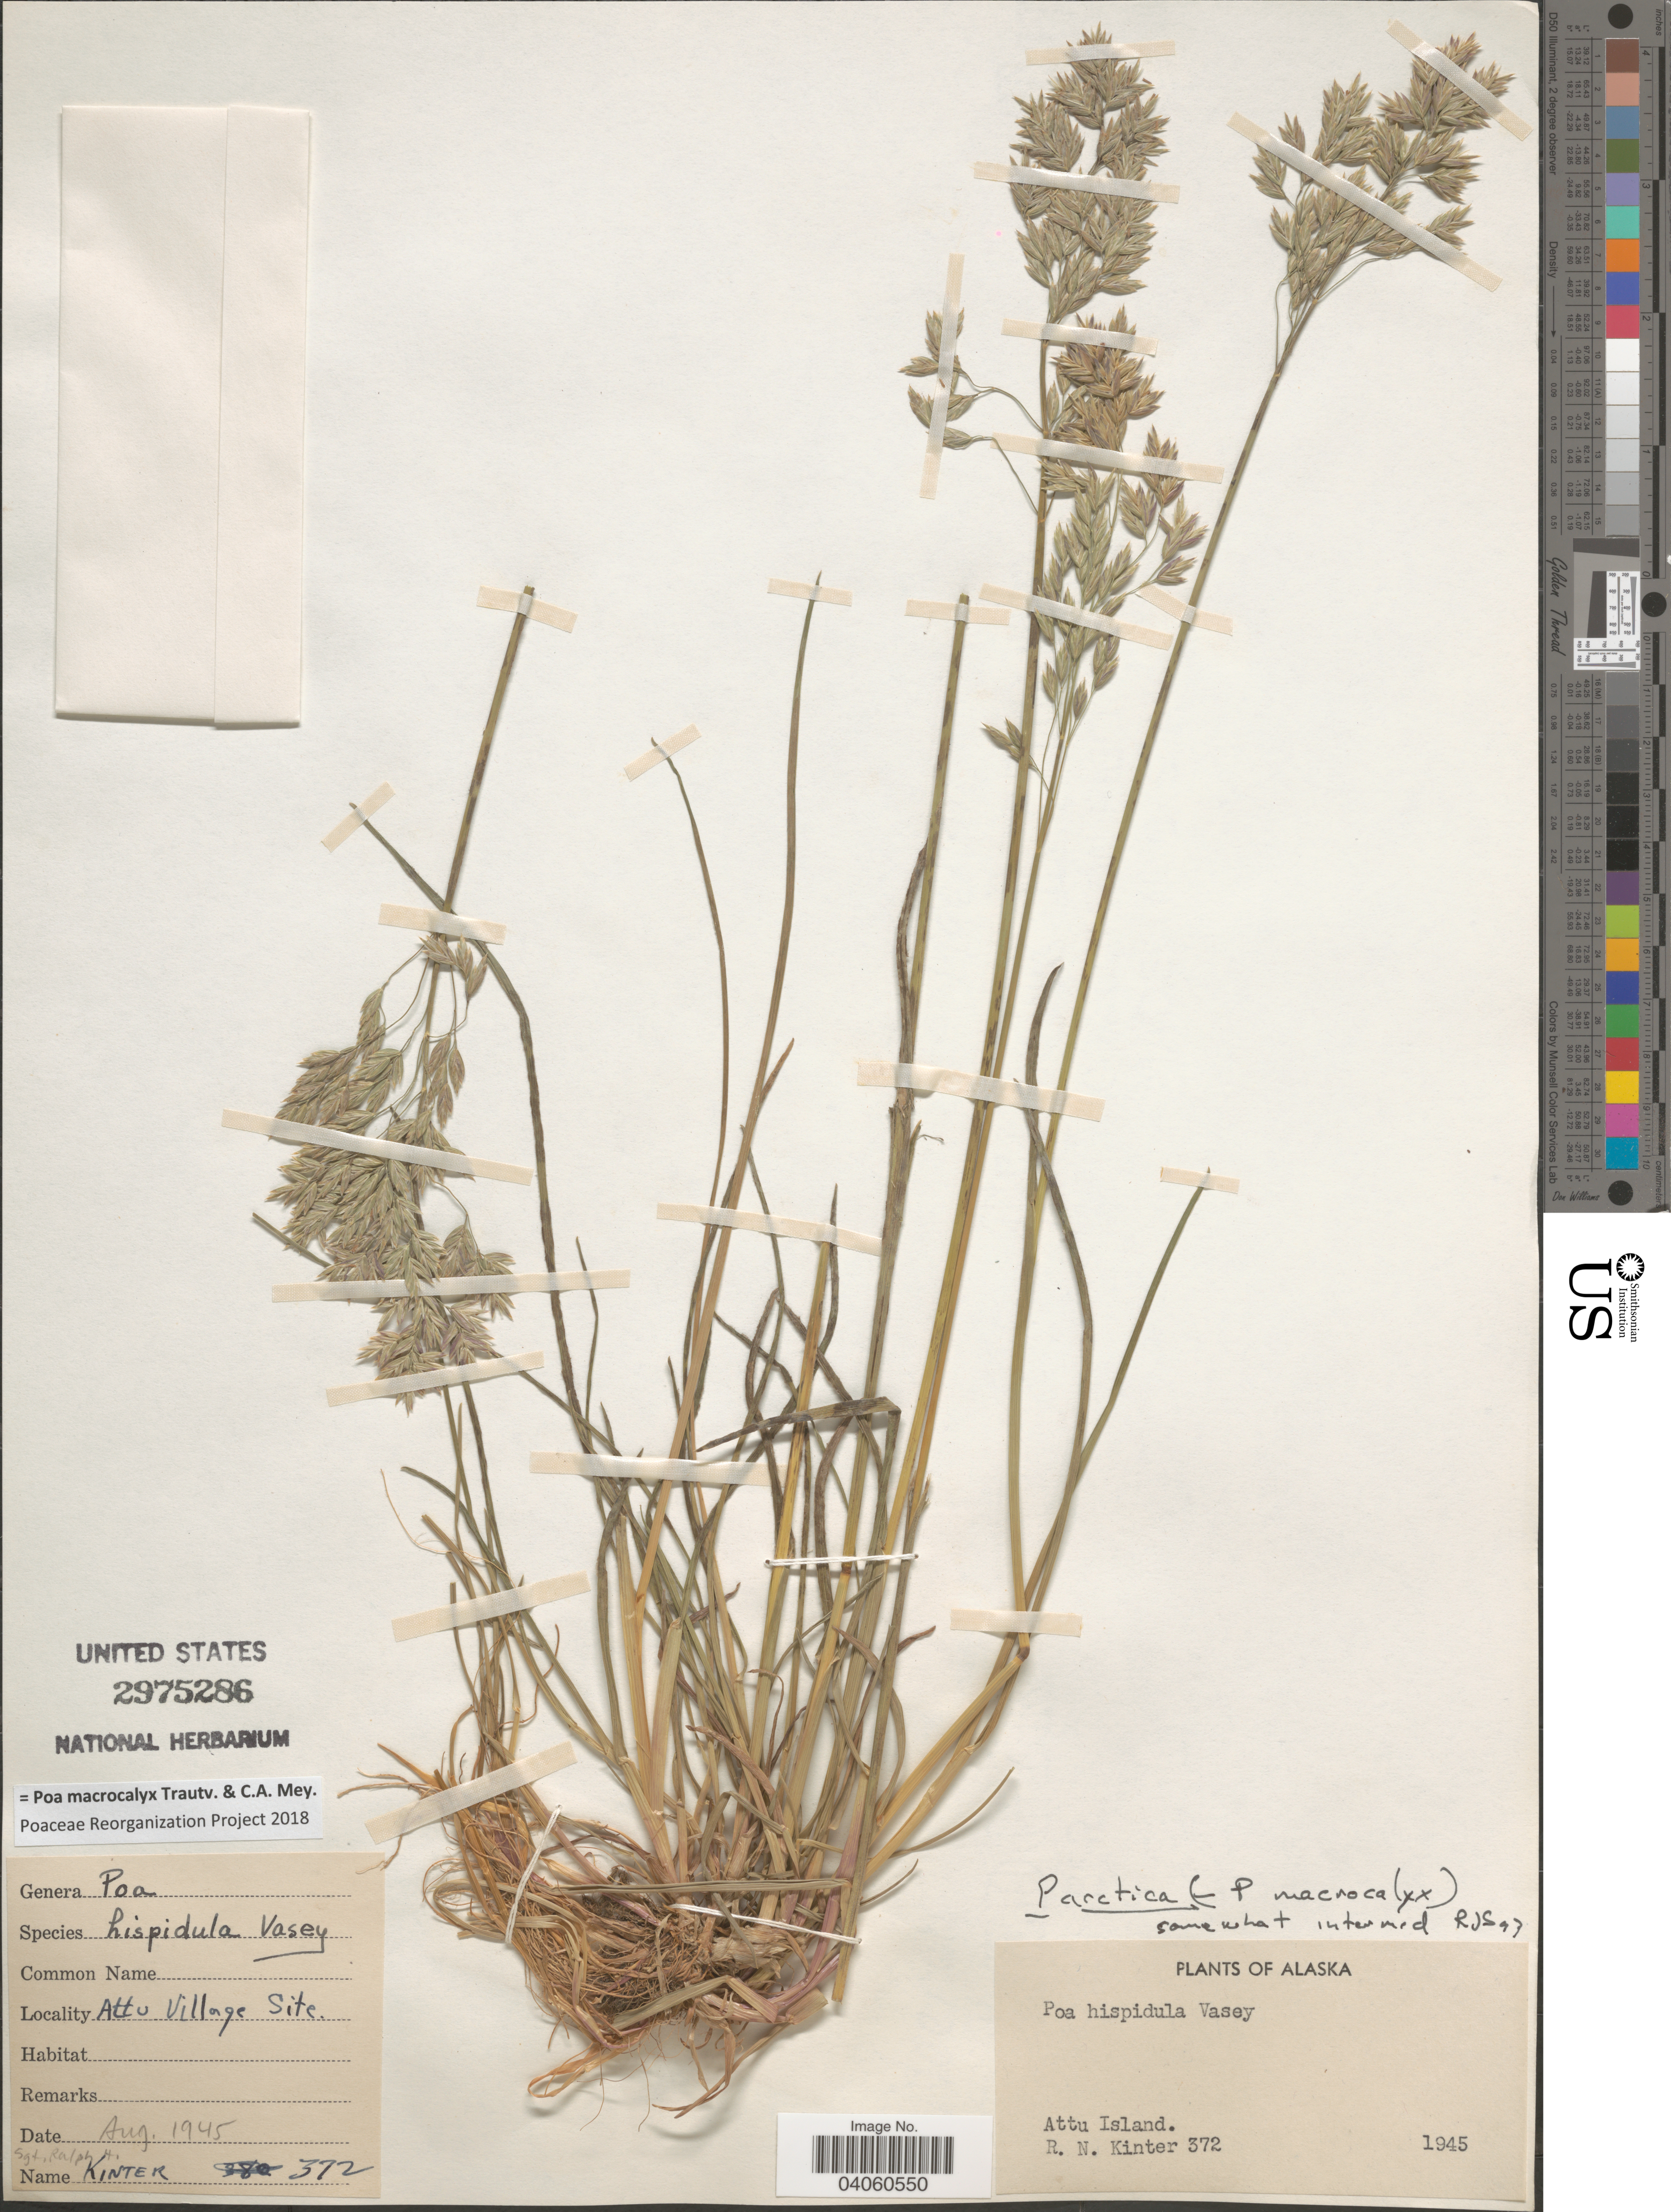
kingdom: Plantae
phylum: Tracheophyta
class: Liliopsida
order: Poales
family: Poaceae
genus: Poa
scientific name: Poa macrocalyx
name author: Trautv. & C.A. Mey.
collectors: R. Kinter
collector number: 372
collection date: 1945-08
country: United States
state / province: Alaska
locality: Attu Village Site. Attu Island.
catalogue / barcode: US 2975286